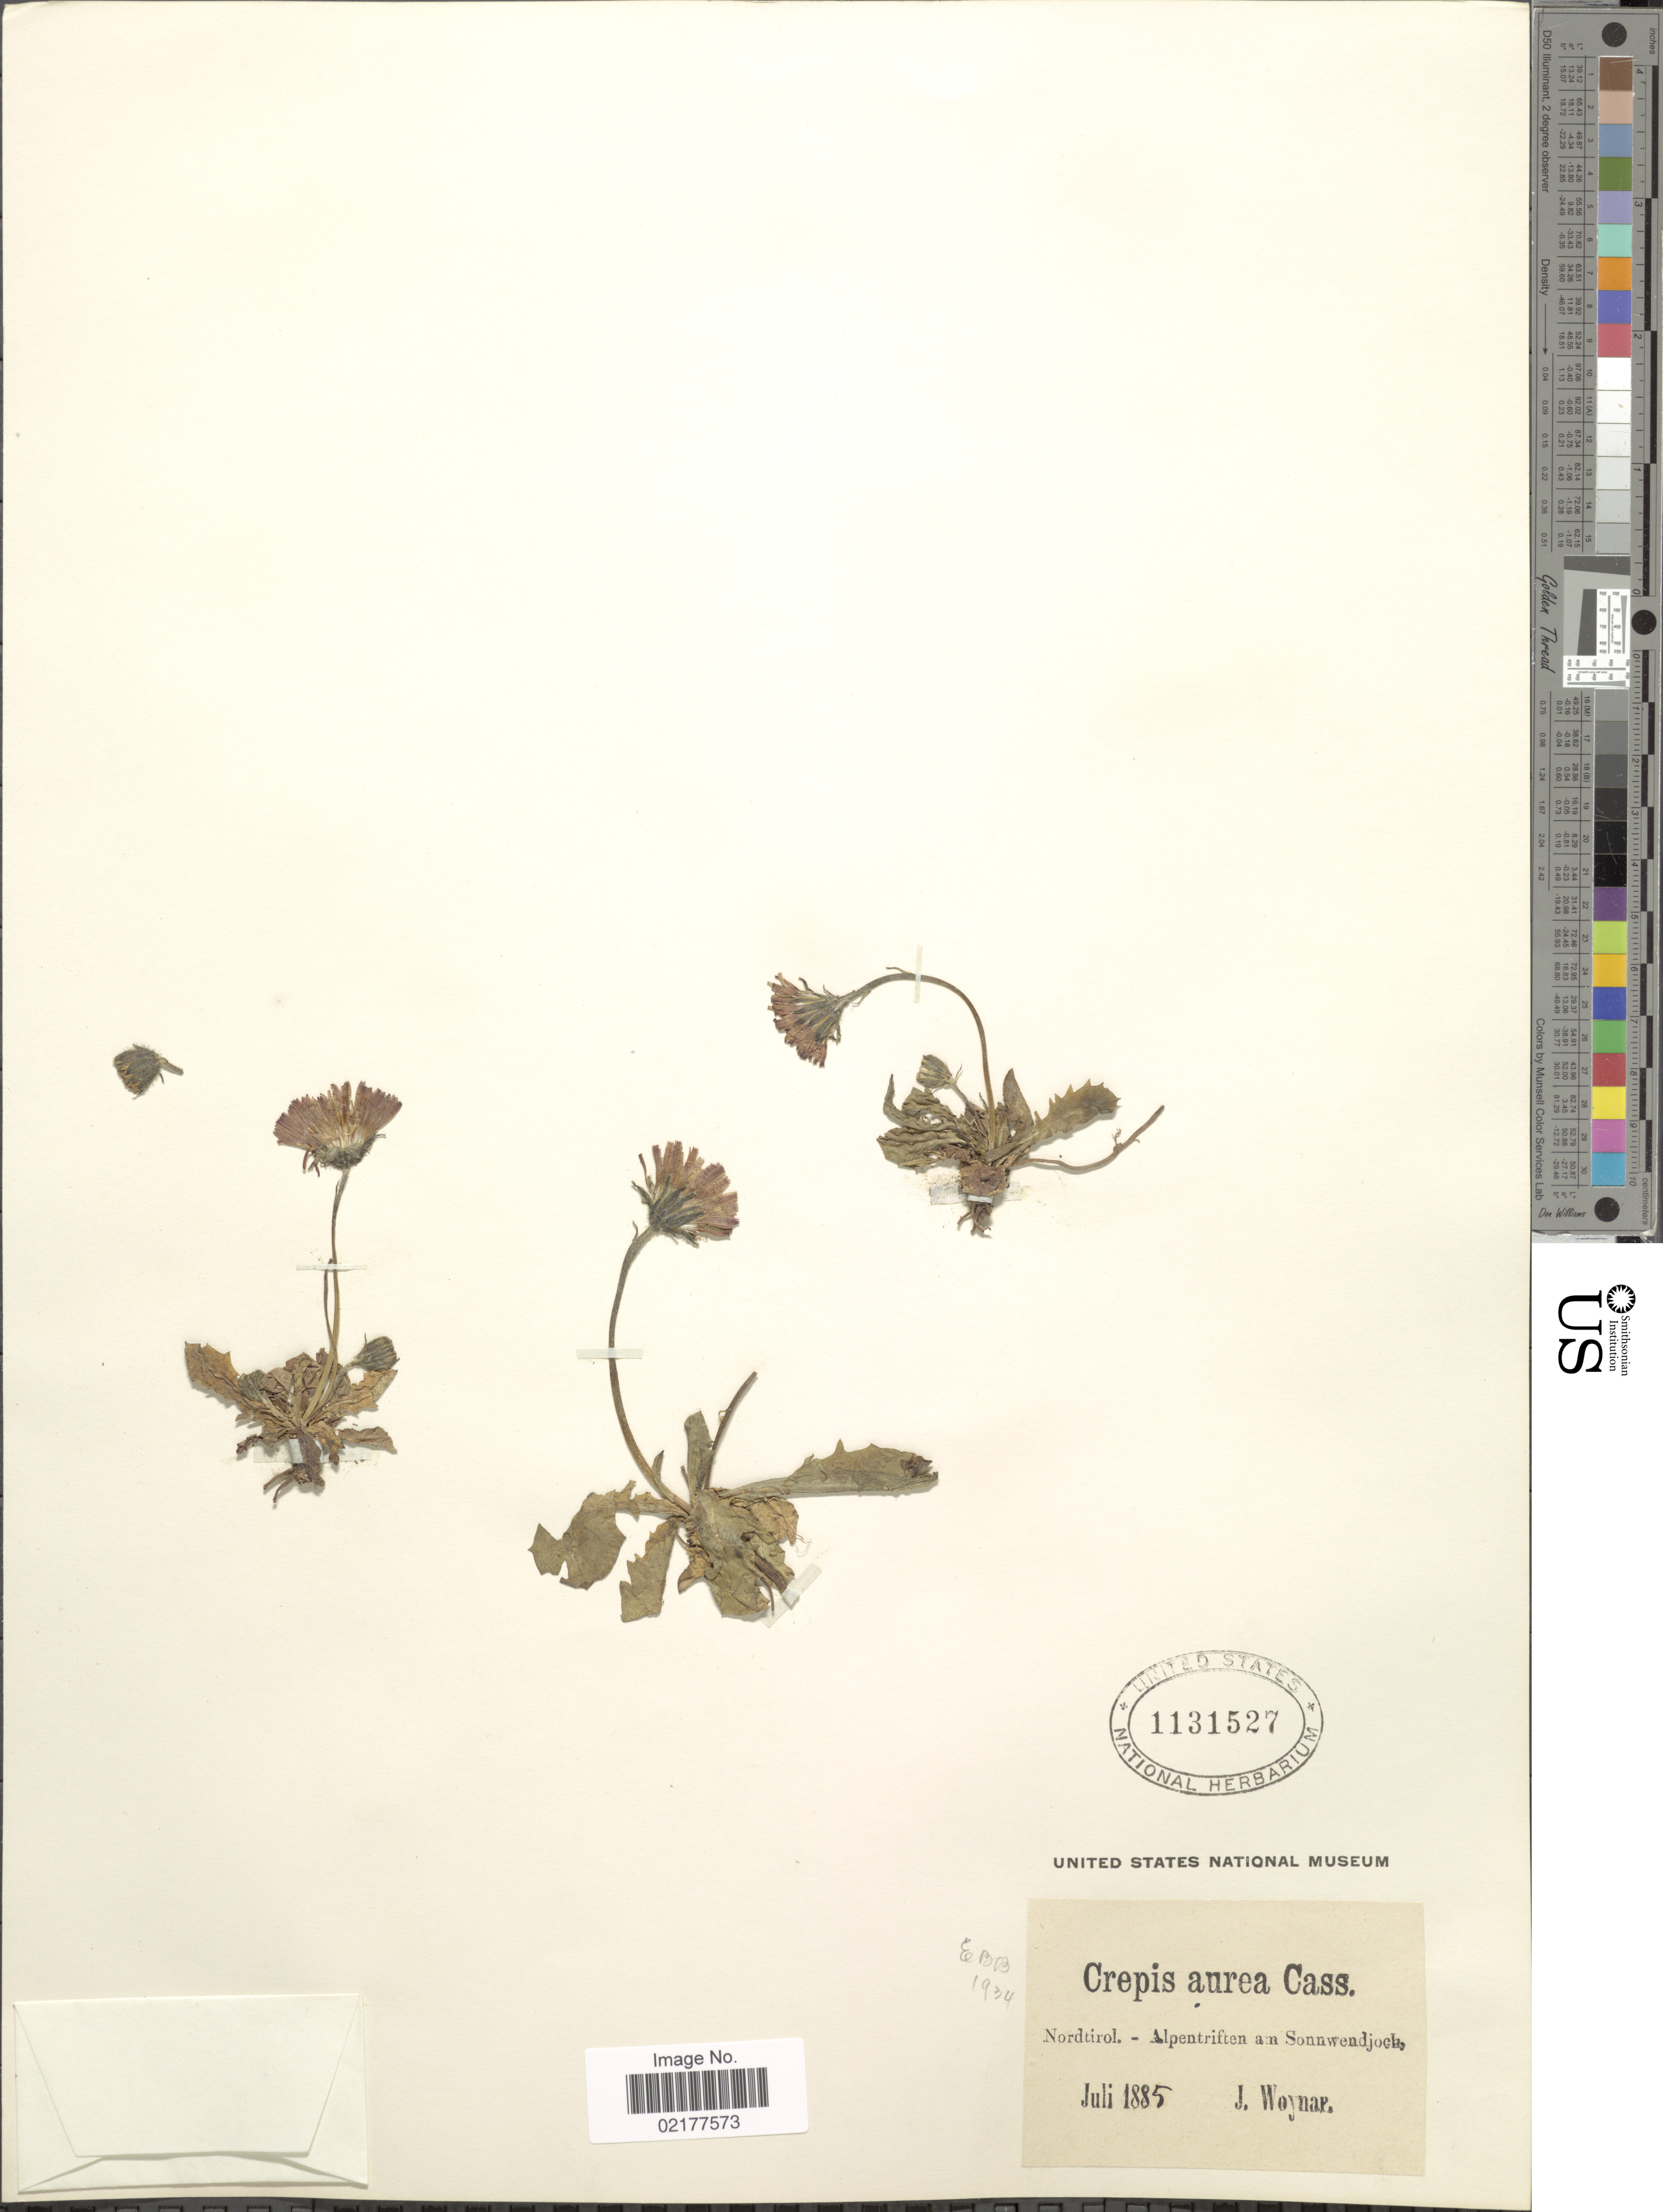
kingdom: Plantae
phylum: Tracheophyta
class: Magnoliopsida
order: Asterales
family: Asteraceae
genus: Crepis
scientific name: Crepis aurea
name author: (L.) Cass.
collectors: J. Woynar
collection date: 1885-07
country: Austria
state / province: Tirol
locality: Nordtirol. - Alpentriften am Sonnwendjoch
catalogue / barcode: US 1131527